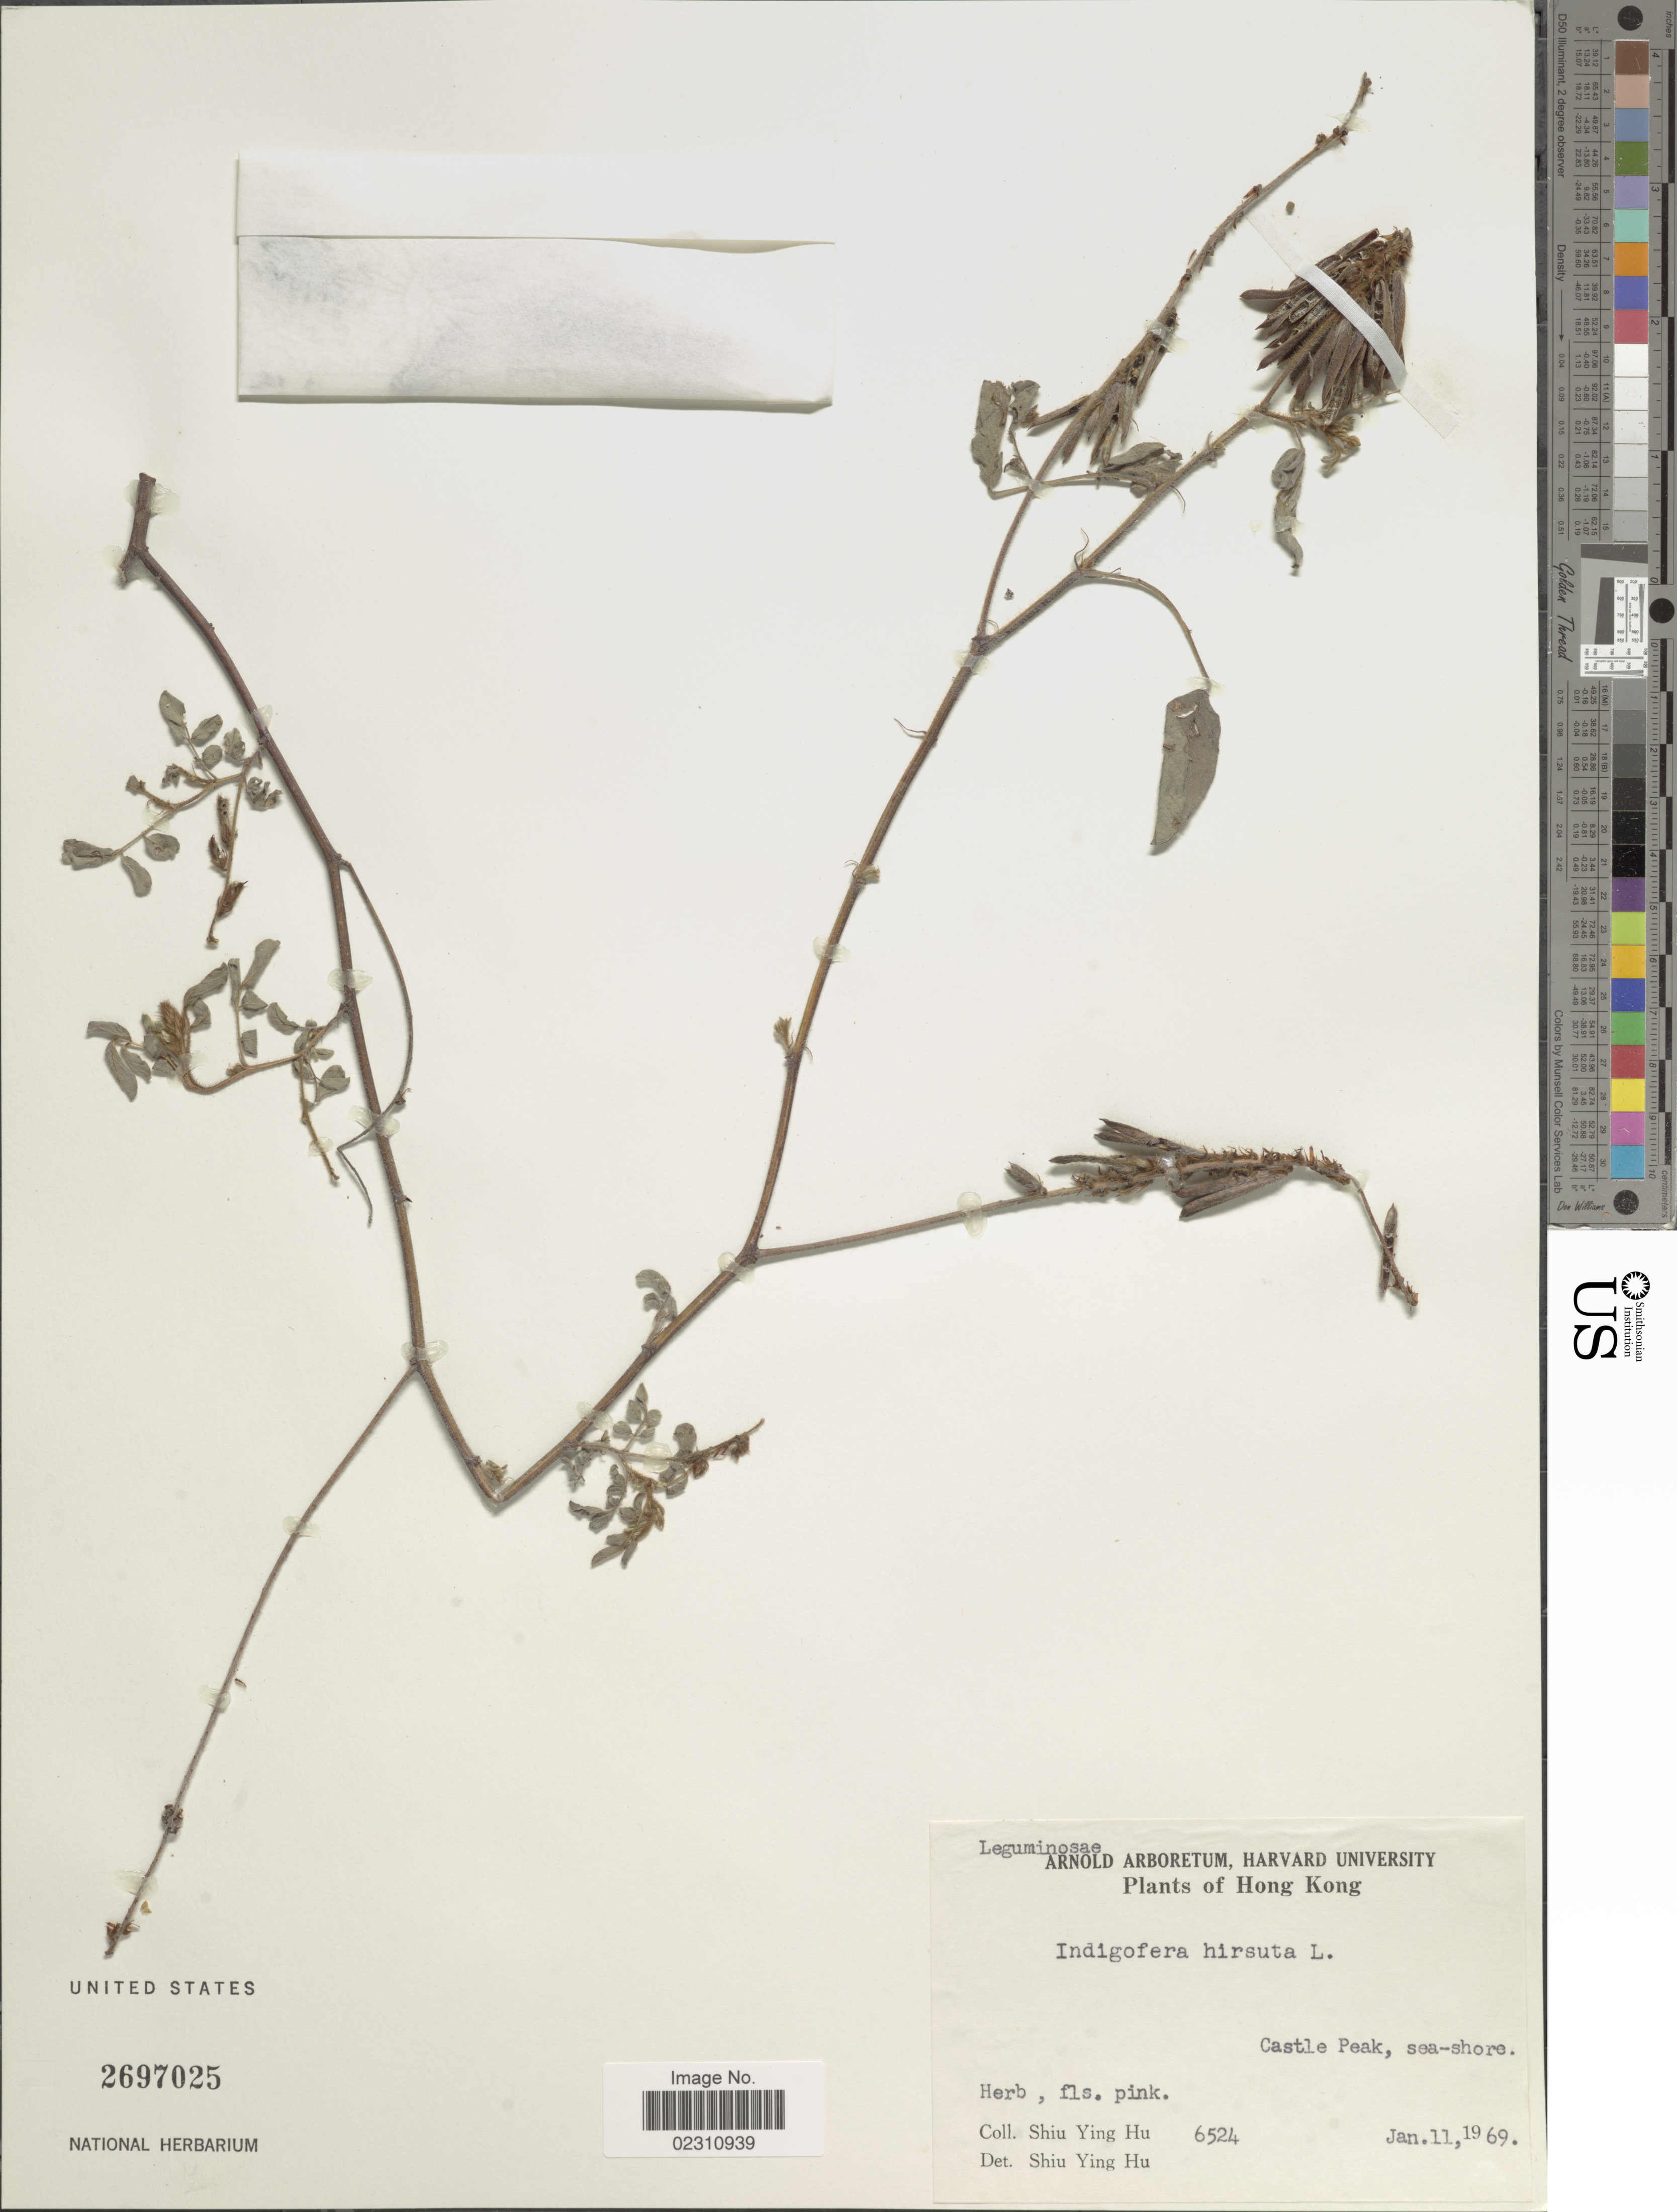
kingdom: Plantae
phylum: Tracheophyta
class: Magnoliopsida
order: Fabales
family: Fabaceae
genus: Indigofera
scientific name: Indigofera hirsuta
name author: L.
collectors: S. Y. Hu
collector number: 6524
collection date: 1969-11-11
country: China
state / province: Hong Kong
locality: Hong Kong, Castle Peak, sea-shore.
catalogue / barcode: US 2697025